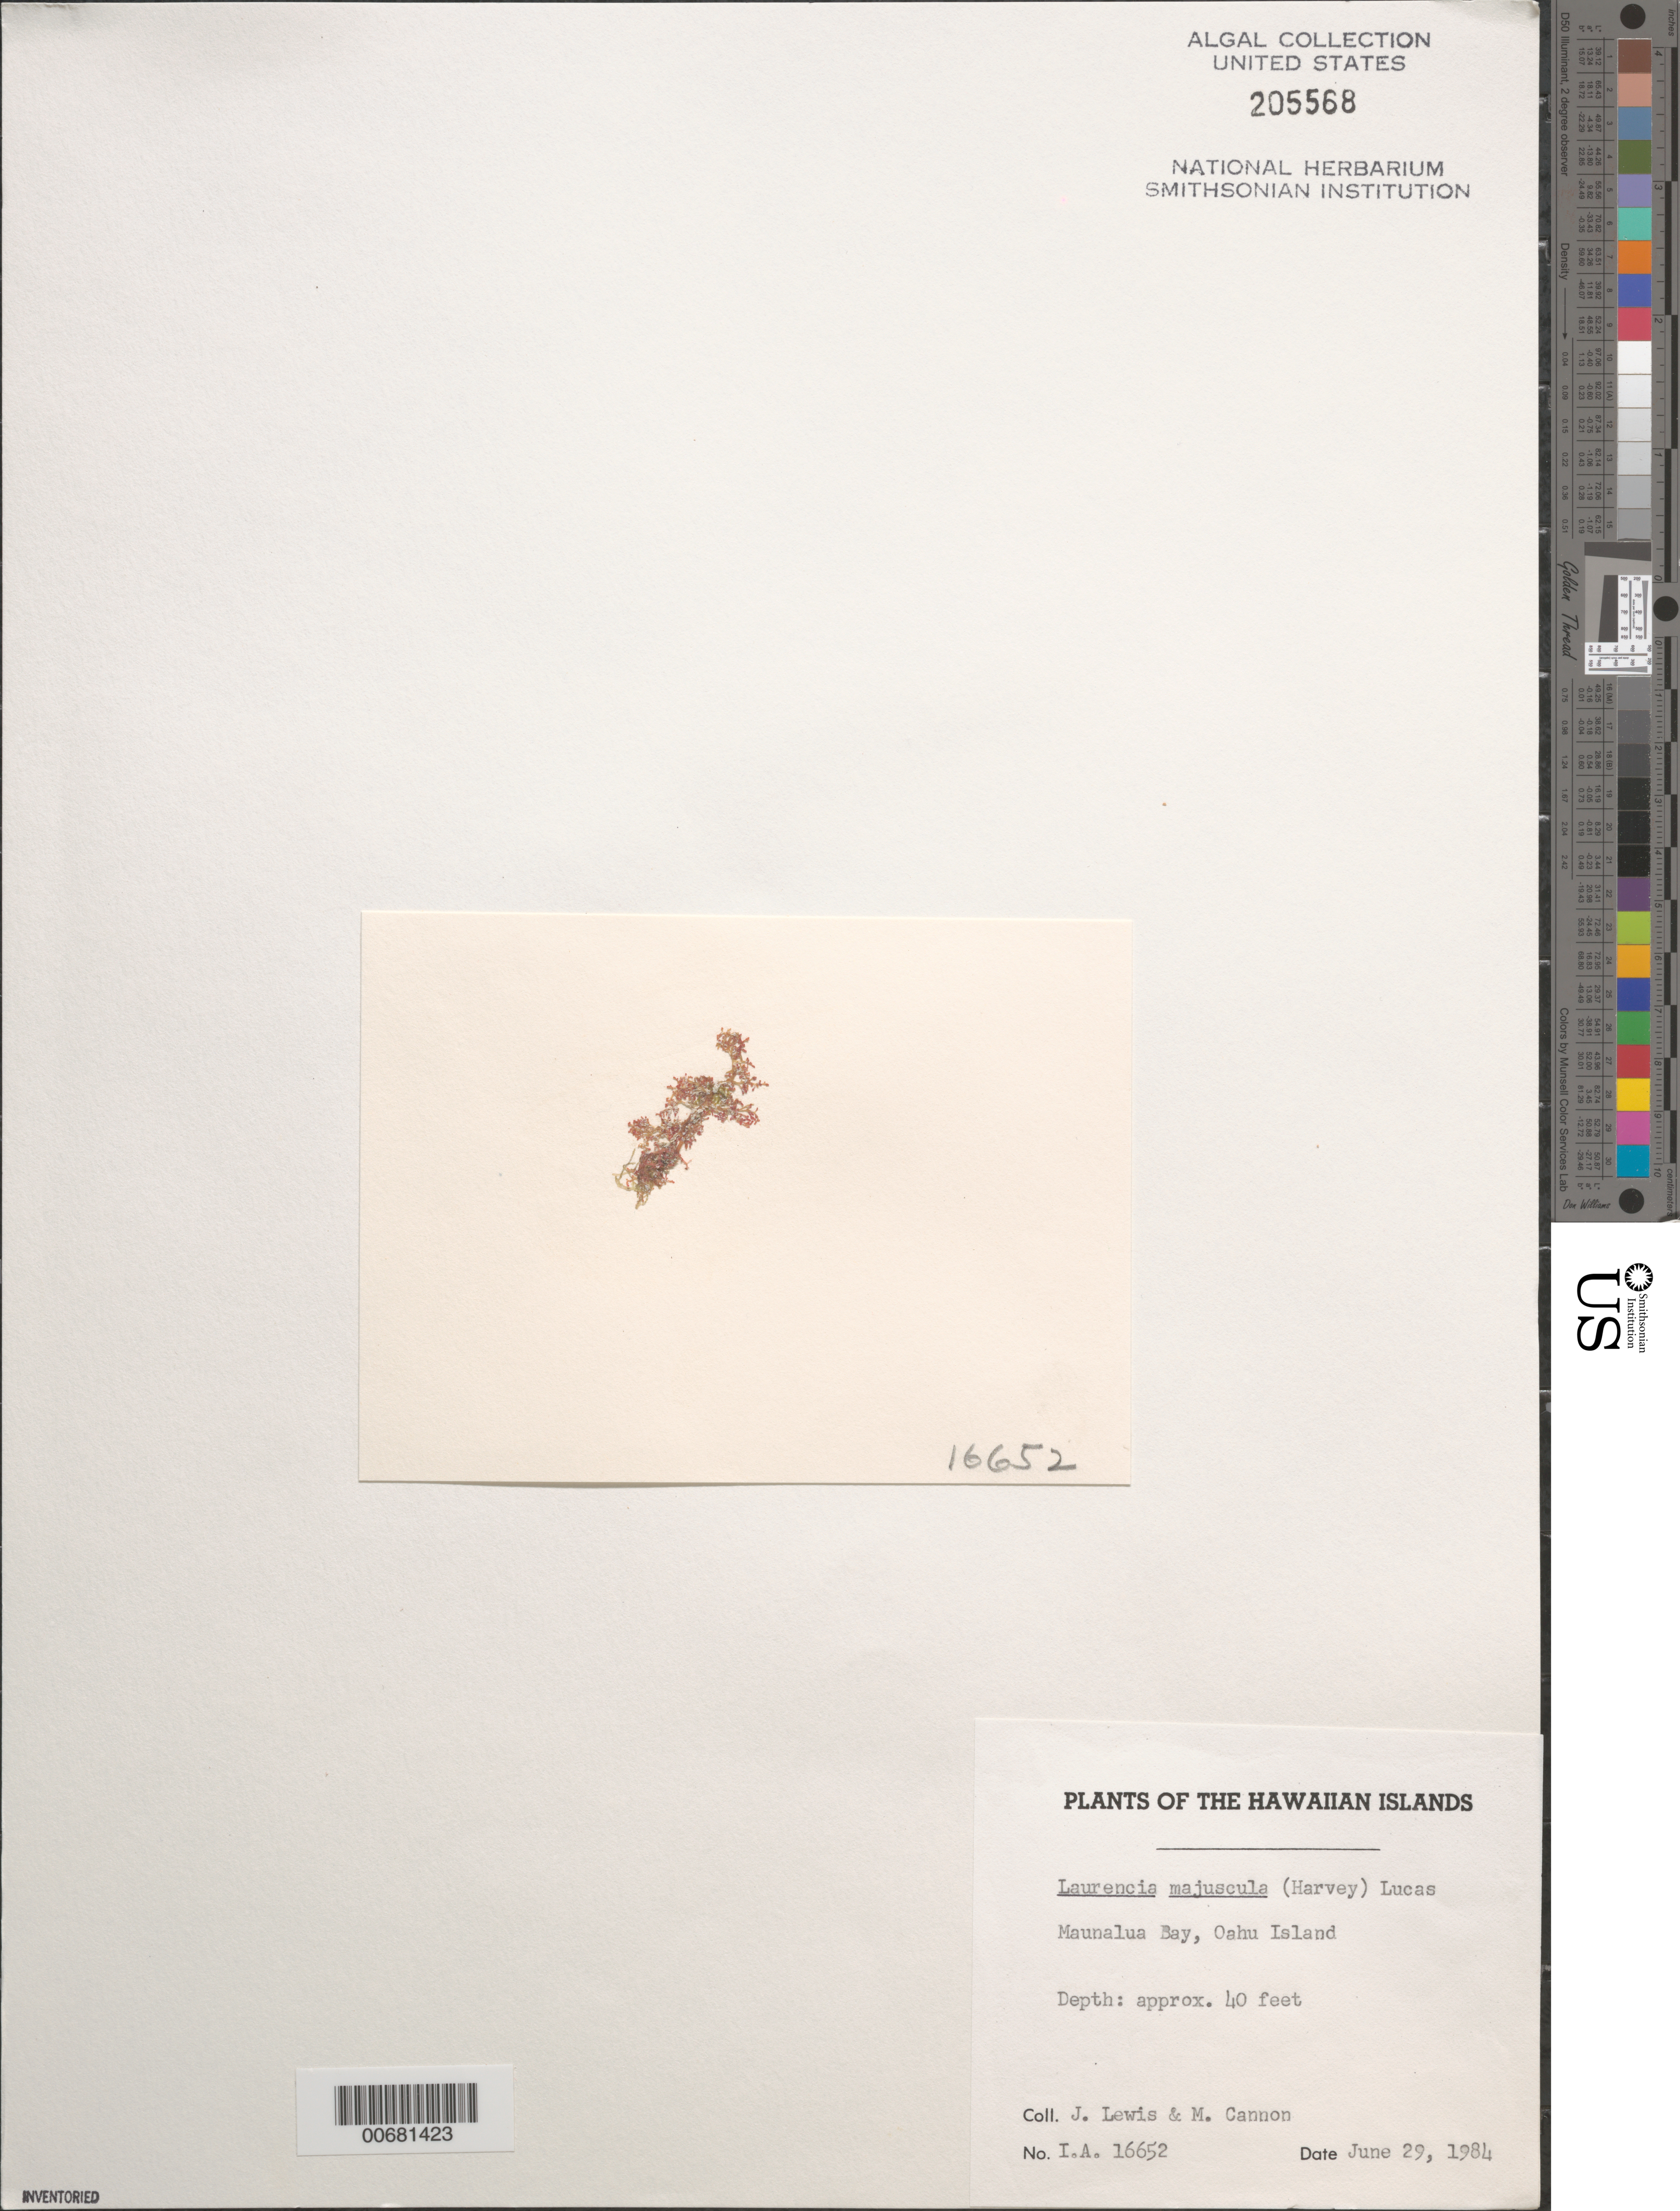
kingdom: Plantae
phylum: Rhodophyta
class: Florideophyceae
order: Ceramiales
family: Rhodomelaceae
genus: Laurencia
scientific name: Laurencia dendroidea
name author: J. Agardh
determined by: Algae name updating Project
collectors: J. Lewis & M. Cannon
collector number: IAA 16652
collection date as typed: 29 Jun 1984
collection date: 1984-06-29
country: United States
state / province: Hawaii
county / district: Honolulu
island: Oahu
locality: Maunalua Bay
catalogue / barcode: US 205568